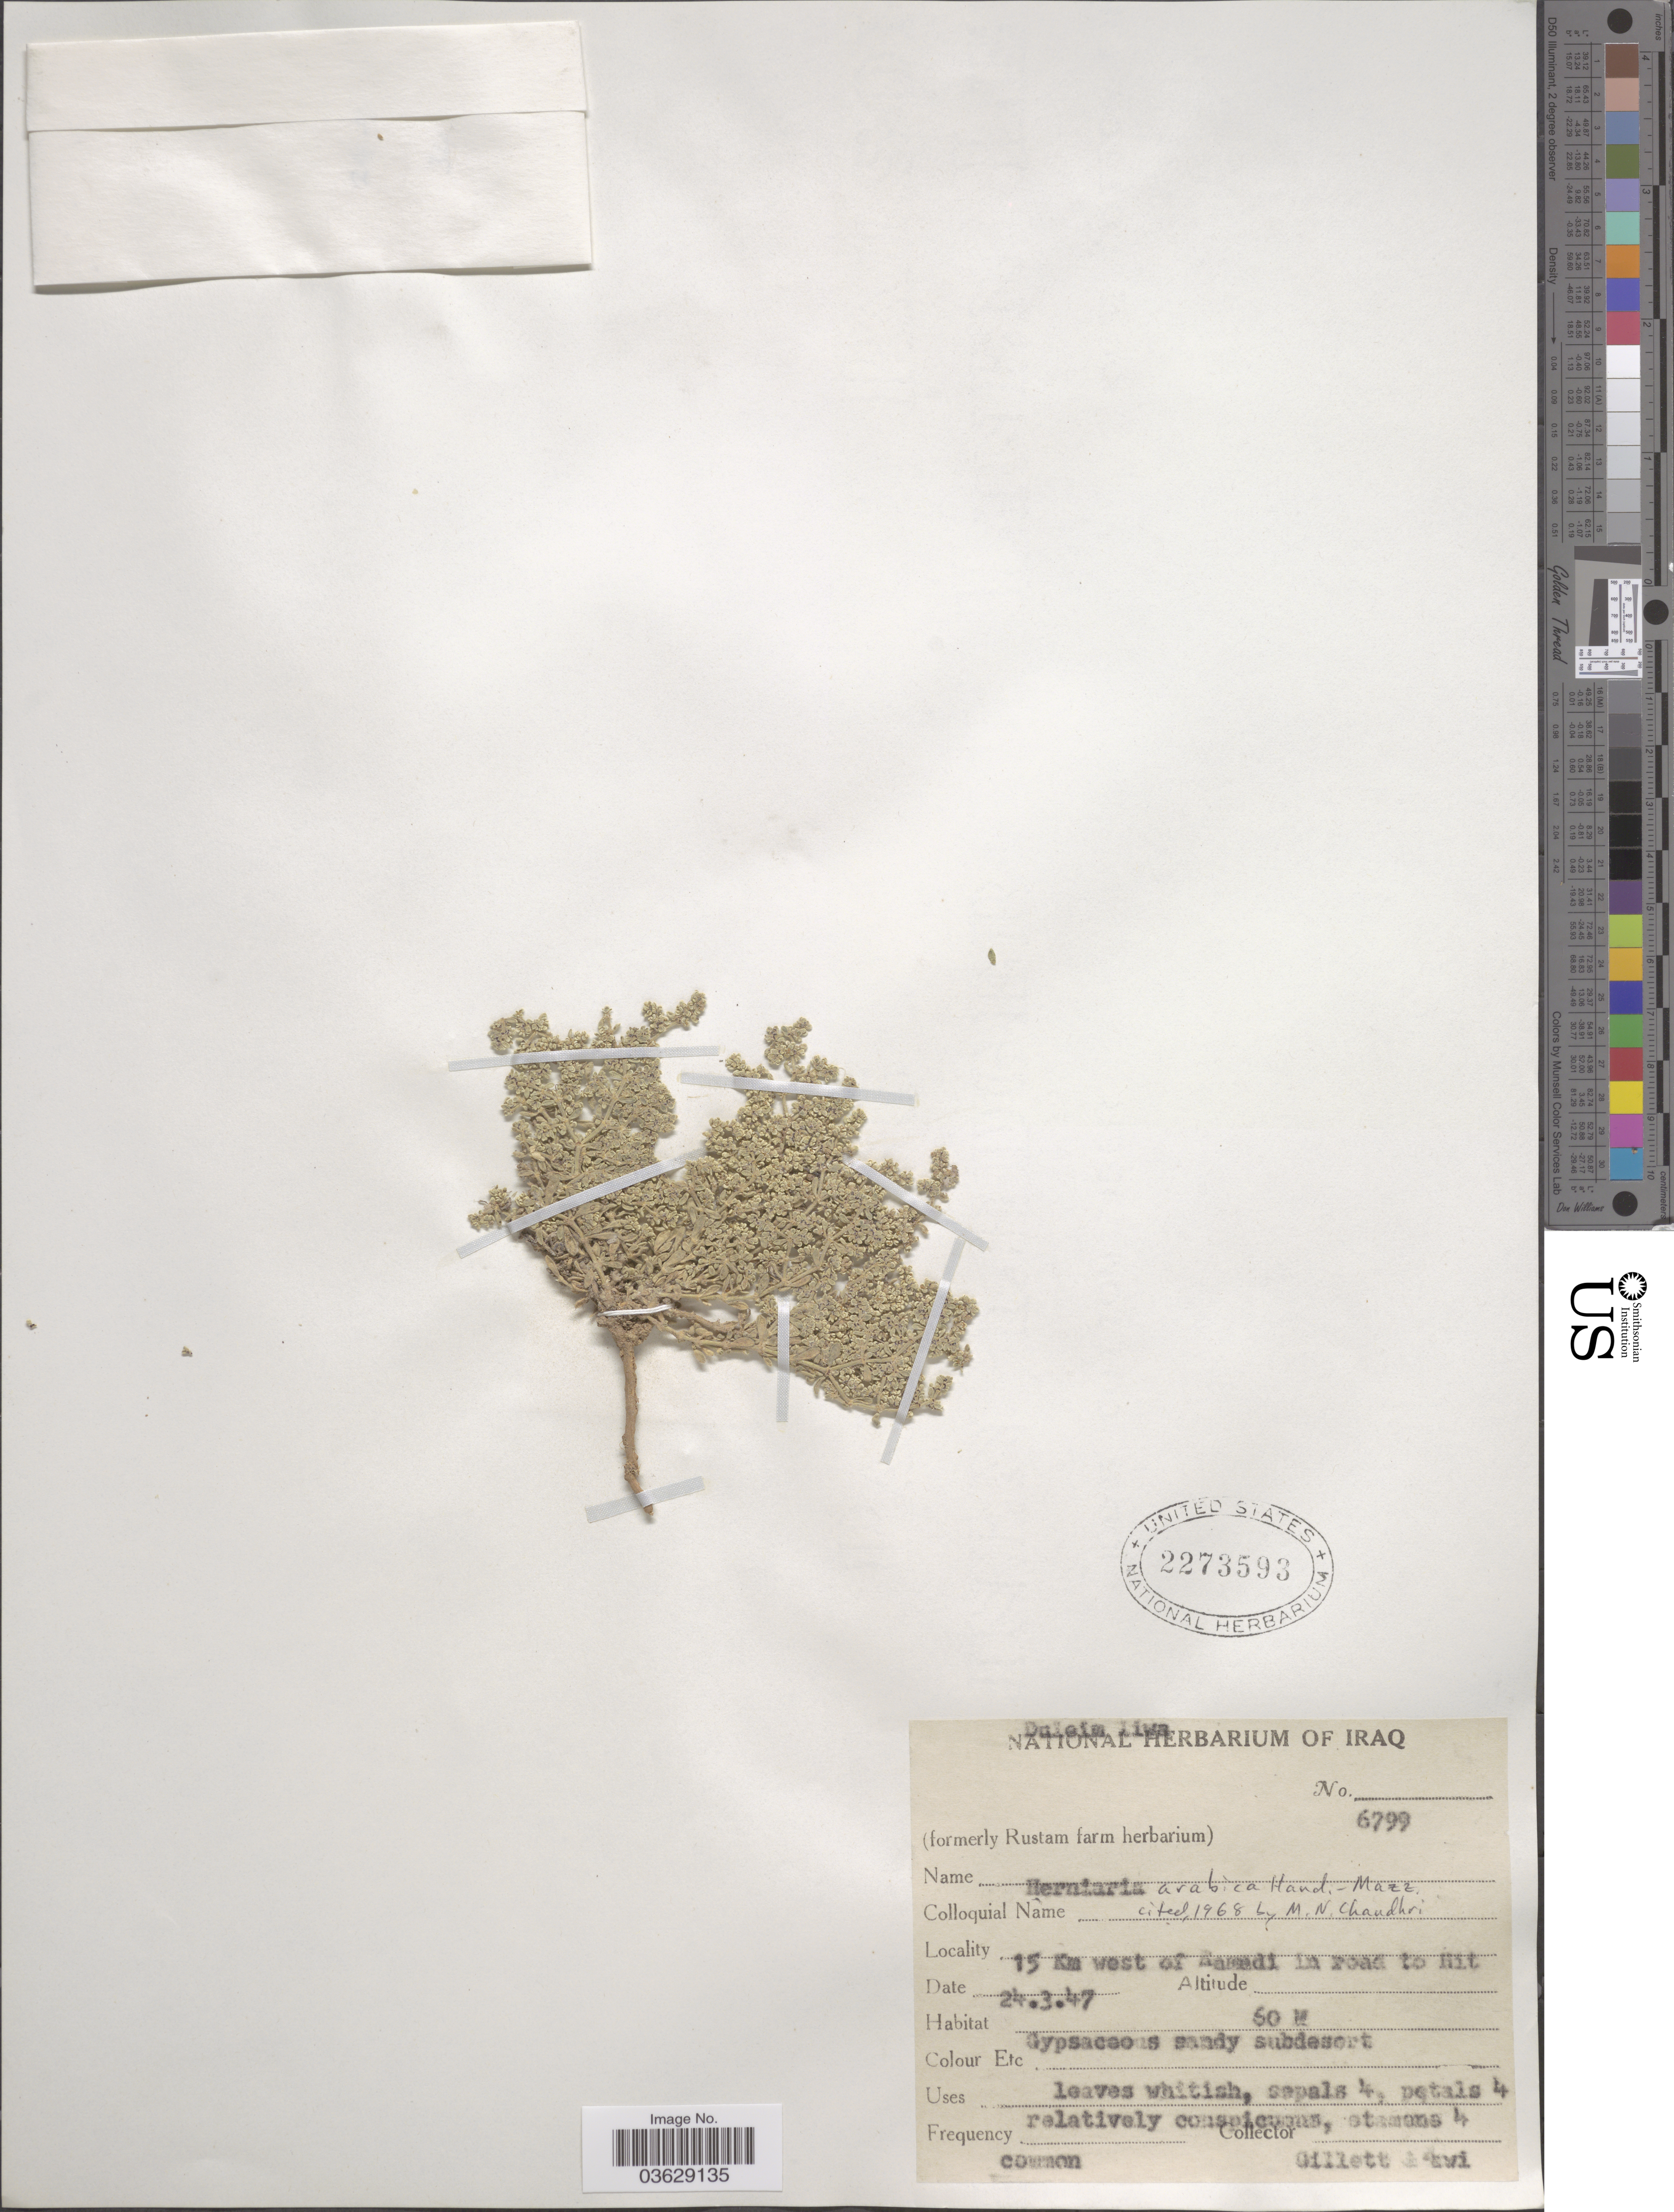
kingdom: Plantae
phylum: Tracheophyta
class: Magnoliopsida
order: Caryophyllales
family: Caryophyllaceae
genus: Herniaria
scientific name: Herniaria arabica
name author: Hand.-Mazz.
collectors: Gillett, -- & -. Rawi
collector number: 6799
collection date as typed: Transcribed d/m/y: 24/3/47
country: Iraq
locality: Duleim liwa. 15 km west of Ramadi in road to Hit.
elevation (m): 60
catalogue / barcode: US 2273593